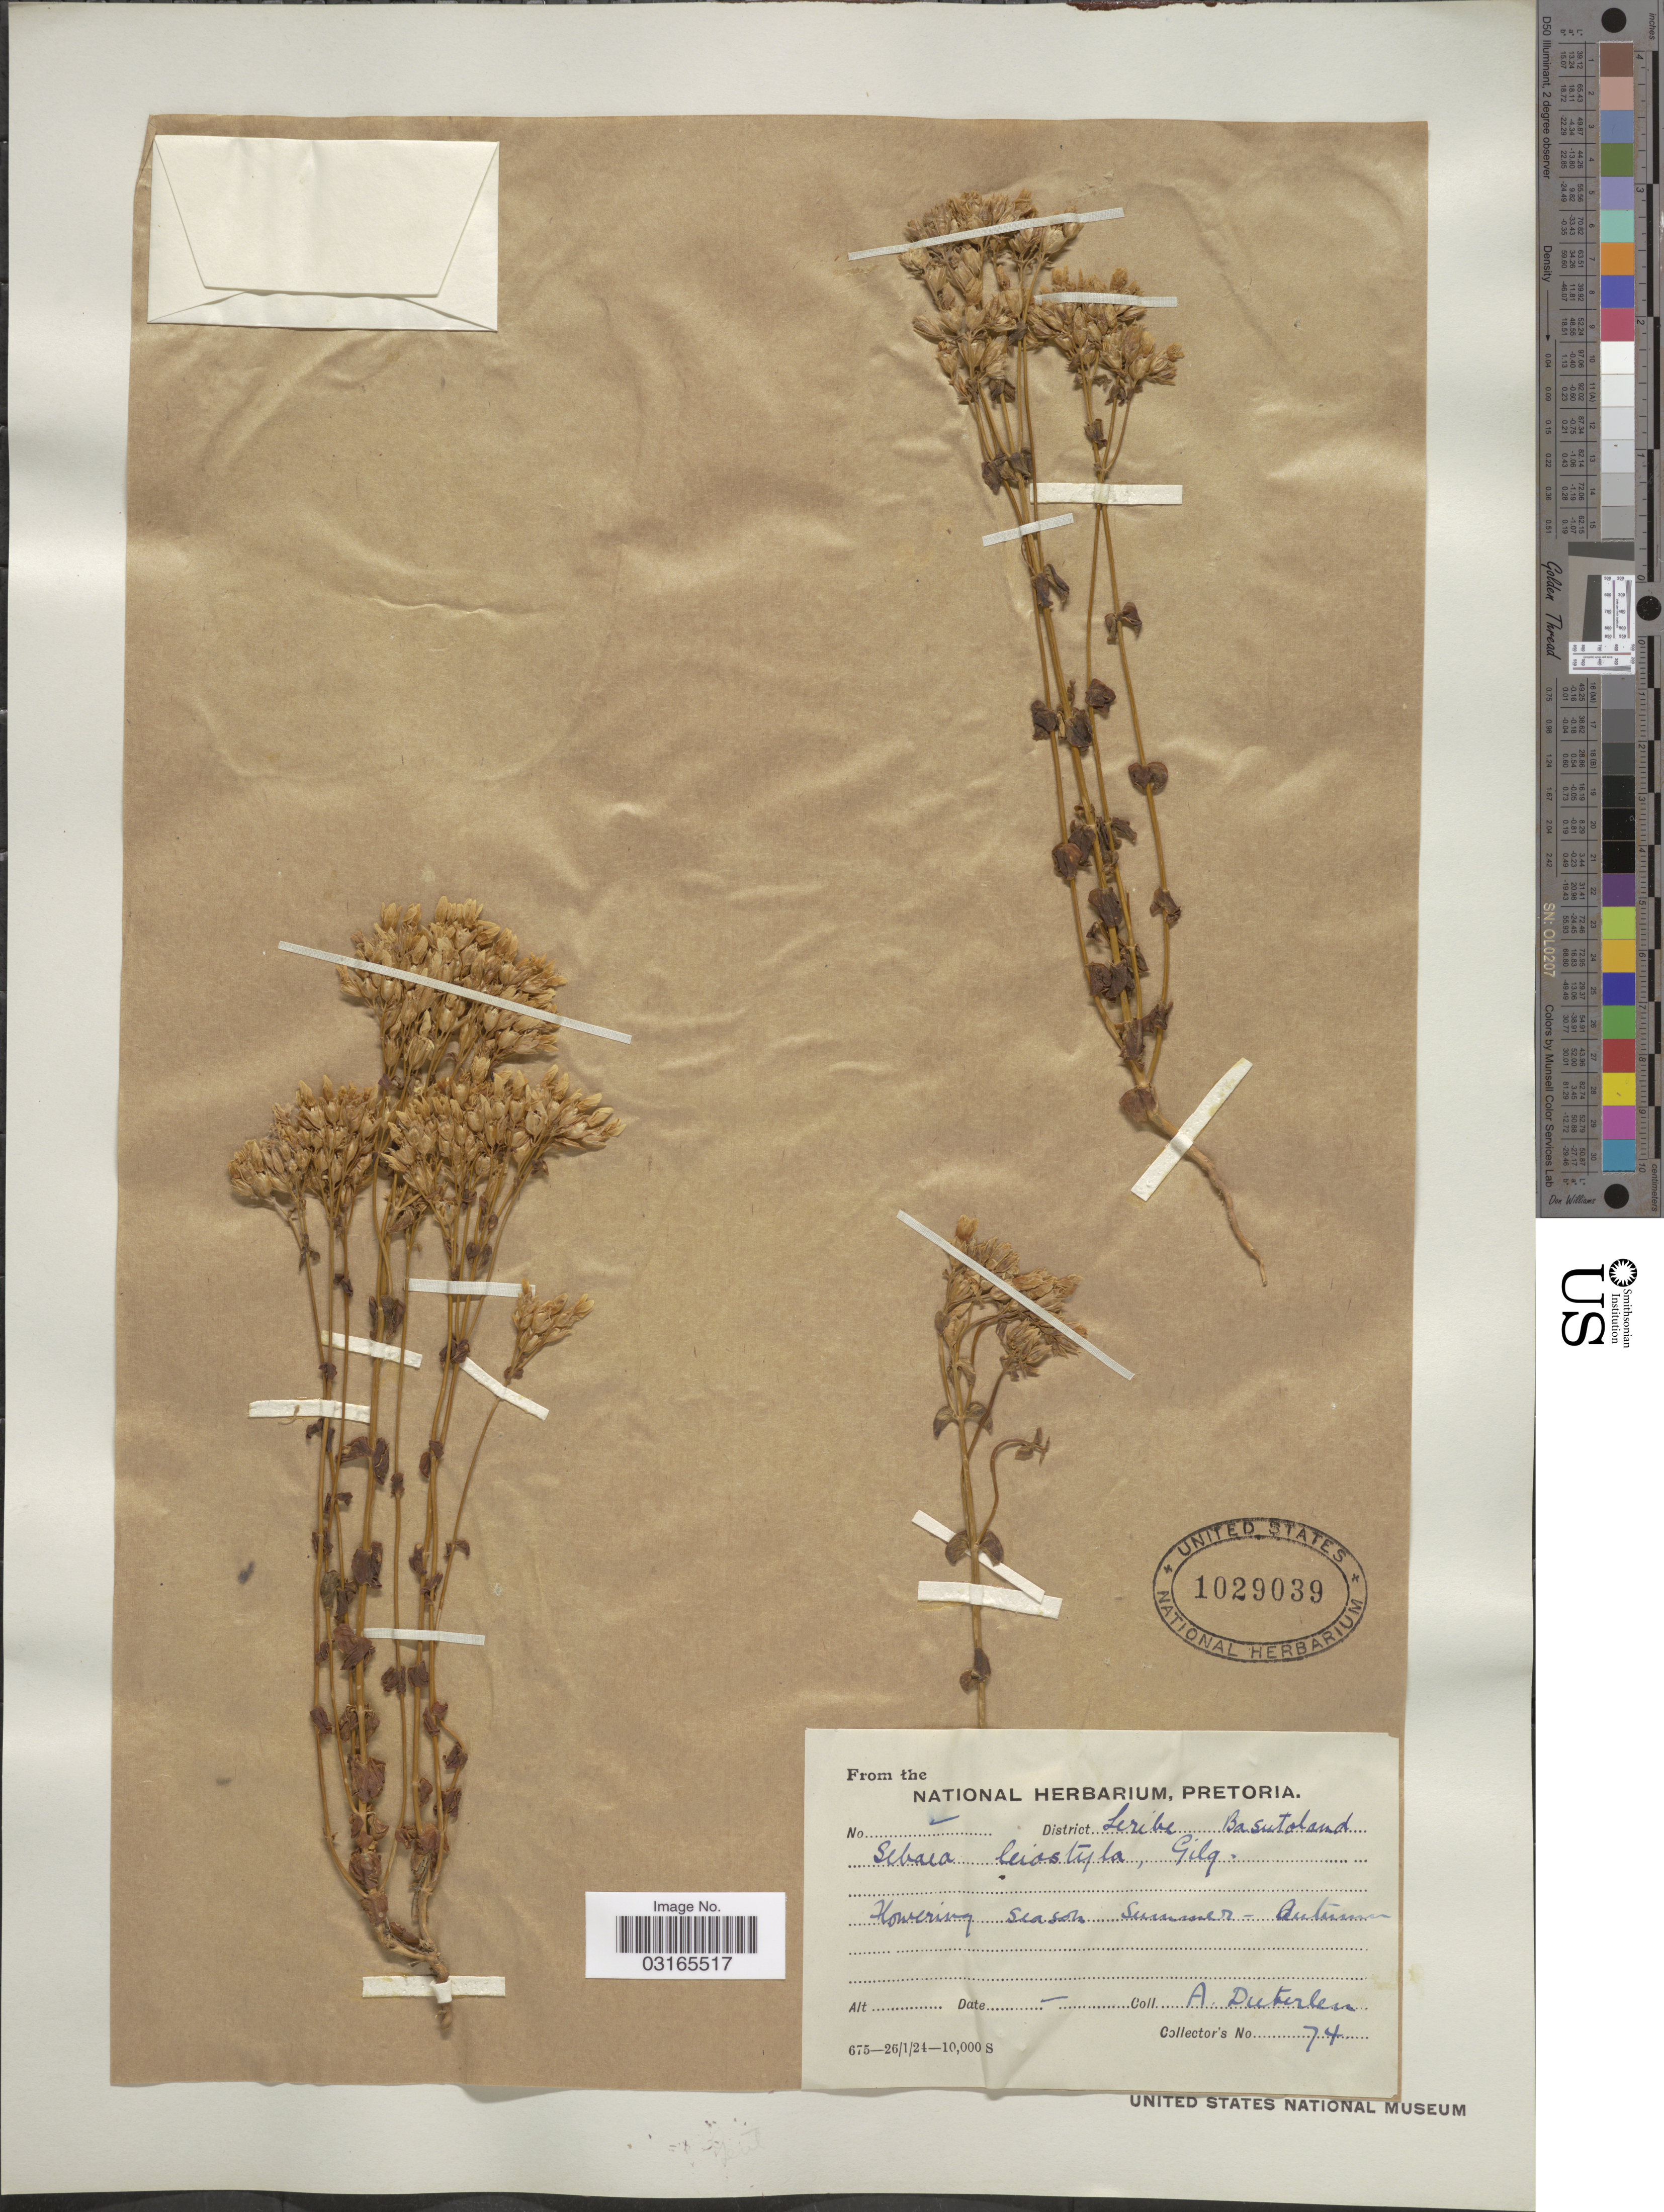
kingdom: Plantae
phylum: Tracheophyta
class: Magnoliopsida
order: Gentianales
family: Gentianaceae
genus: Sebaea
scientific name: Sebaea leiostyla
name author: Gilg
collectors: A. Dieterlen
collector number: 74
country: Lesotho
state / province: Leribe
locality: District Leribe. Basutoland.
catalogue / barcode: US 1029039